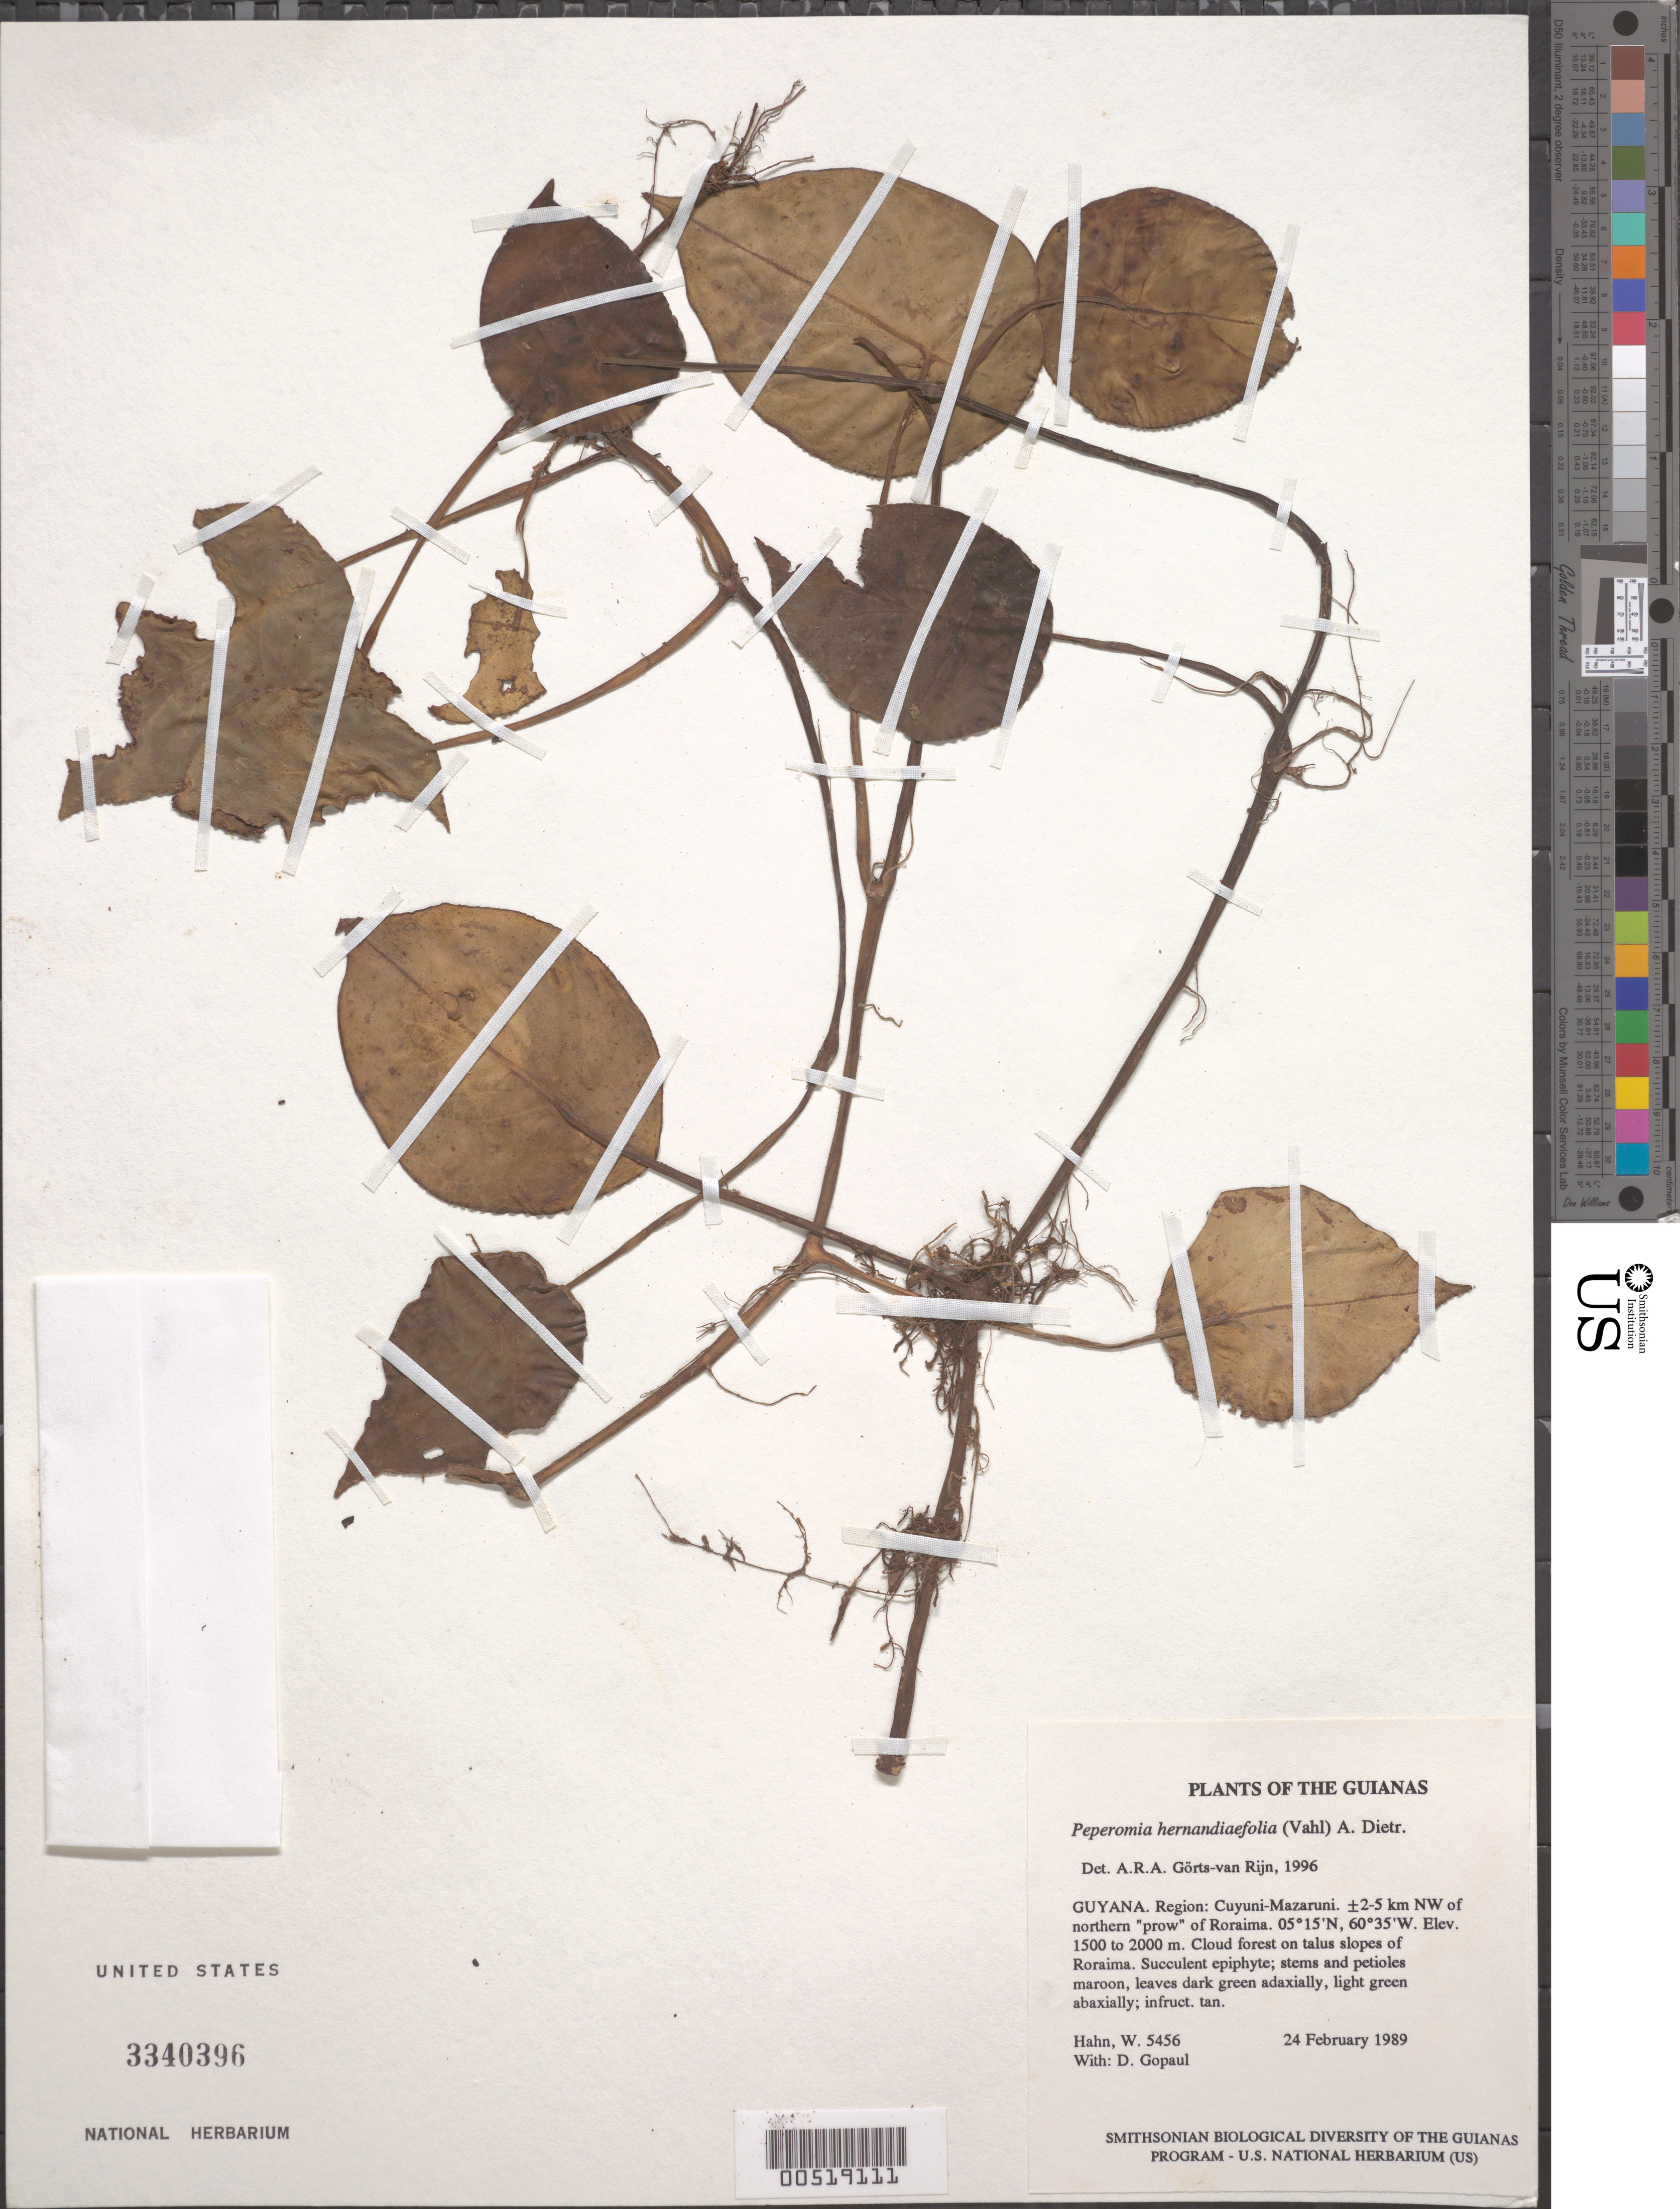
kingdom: Plantae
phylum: Tracheophyta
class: Magnoliopsida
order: Piperales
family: Piperaceae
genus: Peperomia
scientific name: Peperomia hernandiifolia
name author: (Vahl) A. Dietr.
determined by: Görts-van Rijn, A. R. A.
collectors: W. Hahn & D. Gopaul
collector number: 5456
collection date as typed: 24 February 1989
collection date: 1989-02-24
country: Guyana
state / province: Cuyuni-Mazaruni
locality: ±2-5 km NW of northern "prow" of Roraima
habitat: Cloud forest on talus slopes of Roraima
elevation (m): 1500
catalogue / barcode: US 3340396